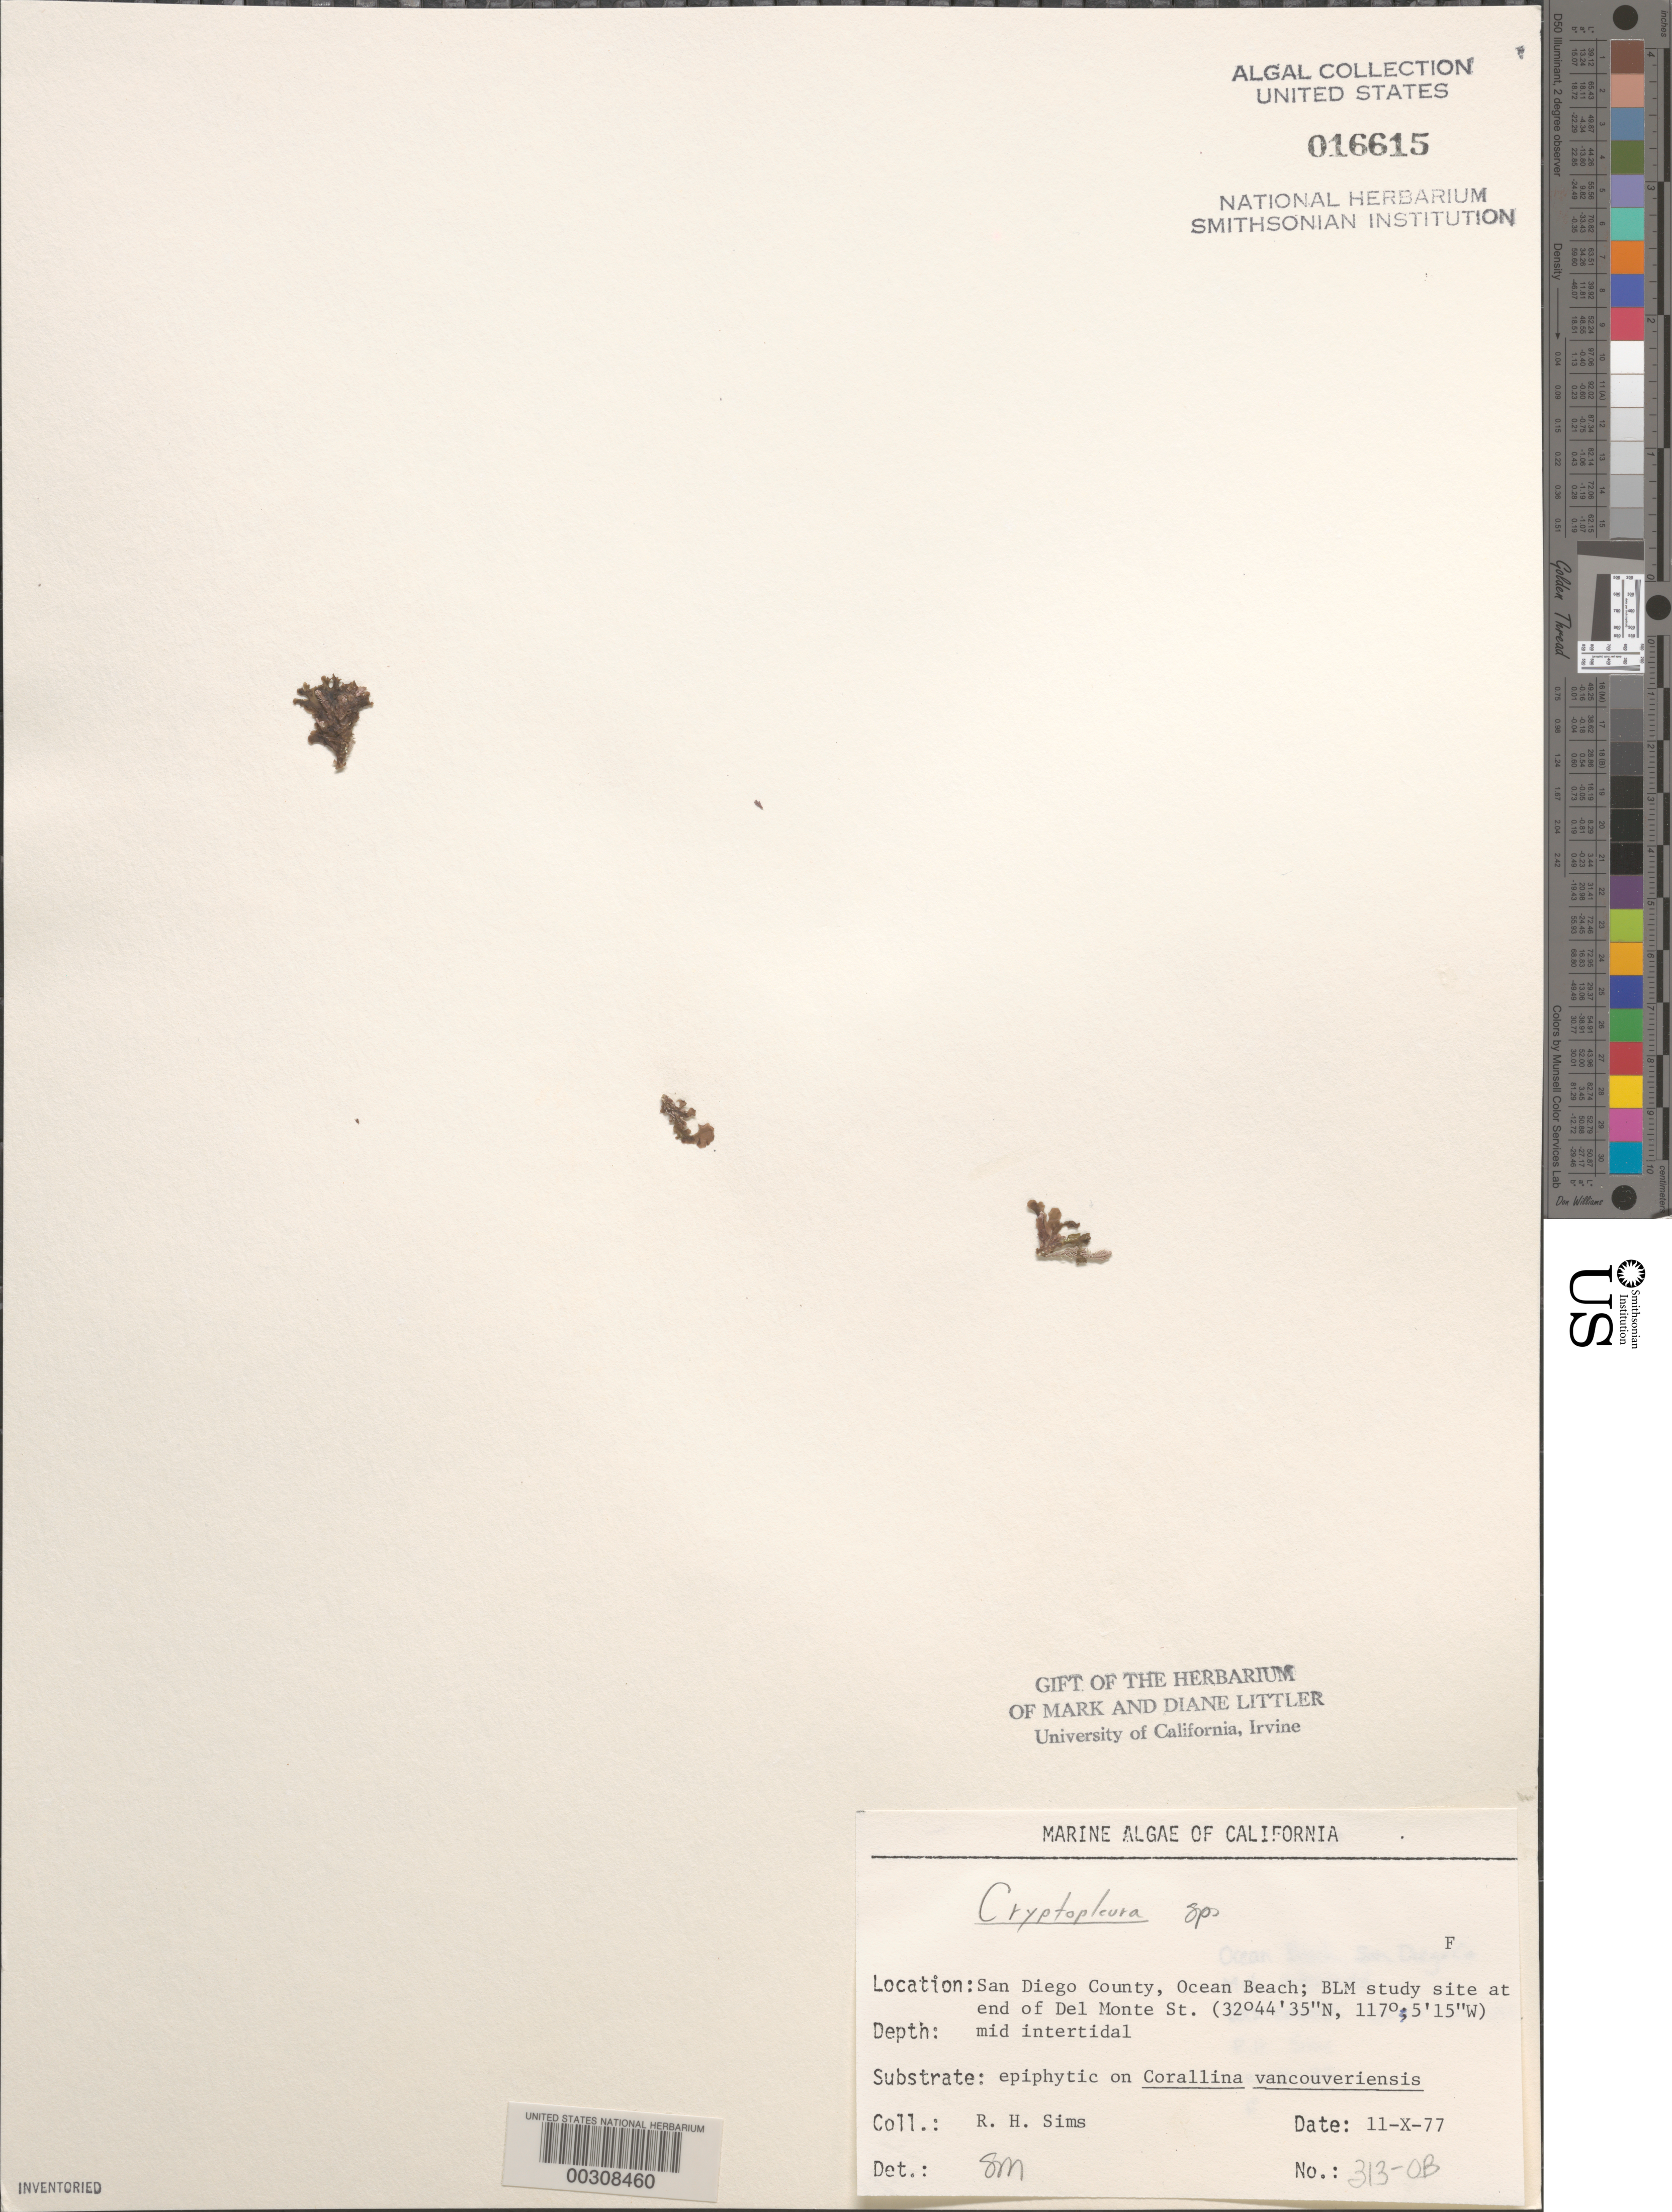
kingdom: Plantae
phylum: Rhodophyta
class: Florideophyceae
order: Ceramiales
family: Delesseriaceae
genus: Cryptopleura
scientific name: Cryptopleura sp.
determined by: Murray, S. N.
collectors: R. H. Sims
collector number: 313-ob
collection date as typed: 11 Oct 1977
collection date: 1977-10-11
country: United States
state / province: California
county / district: San Diego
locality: Ocean Beach, end of Del Monte Street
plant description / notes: BLM-SOCALBIGHT Rocky Intertidal Survey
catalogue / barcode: US 16615